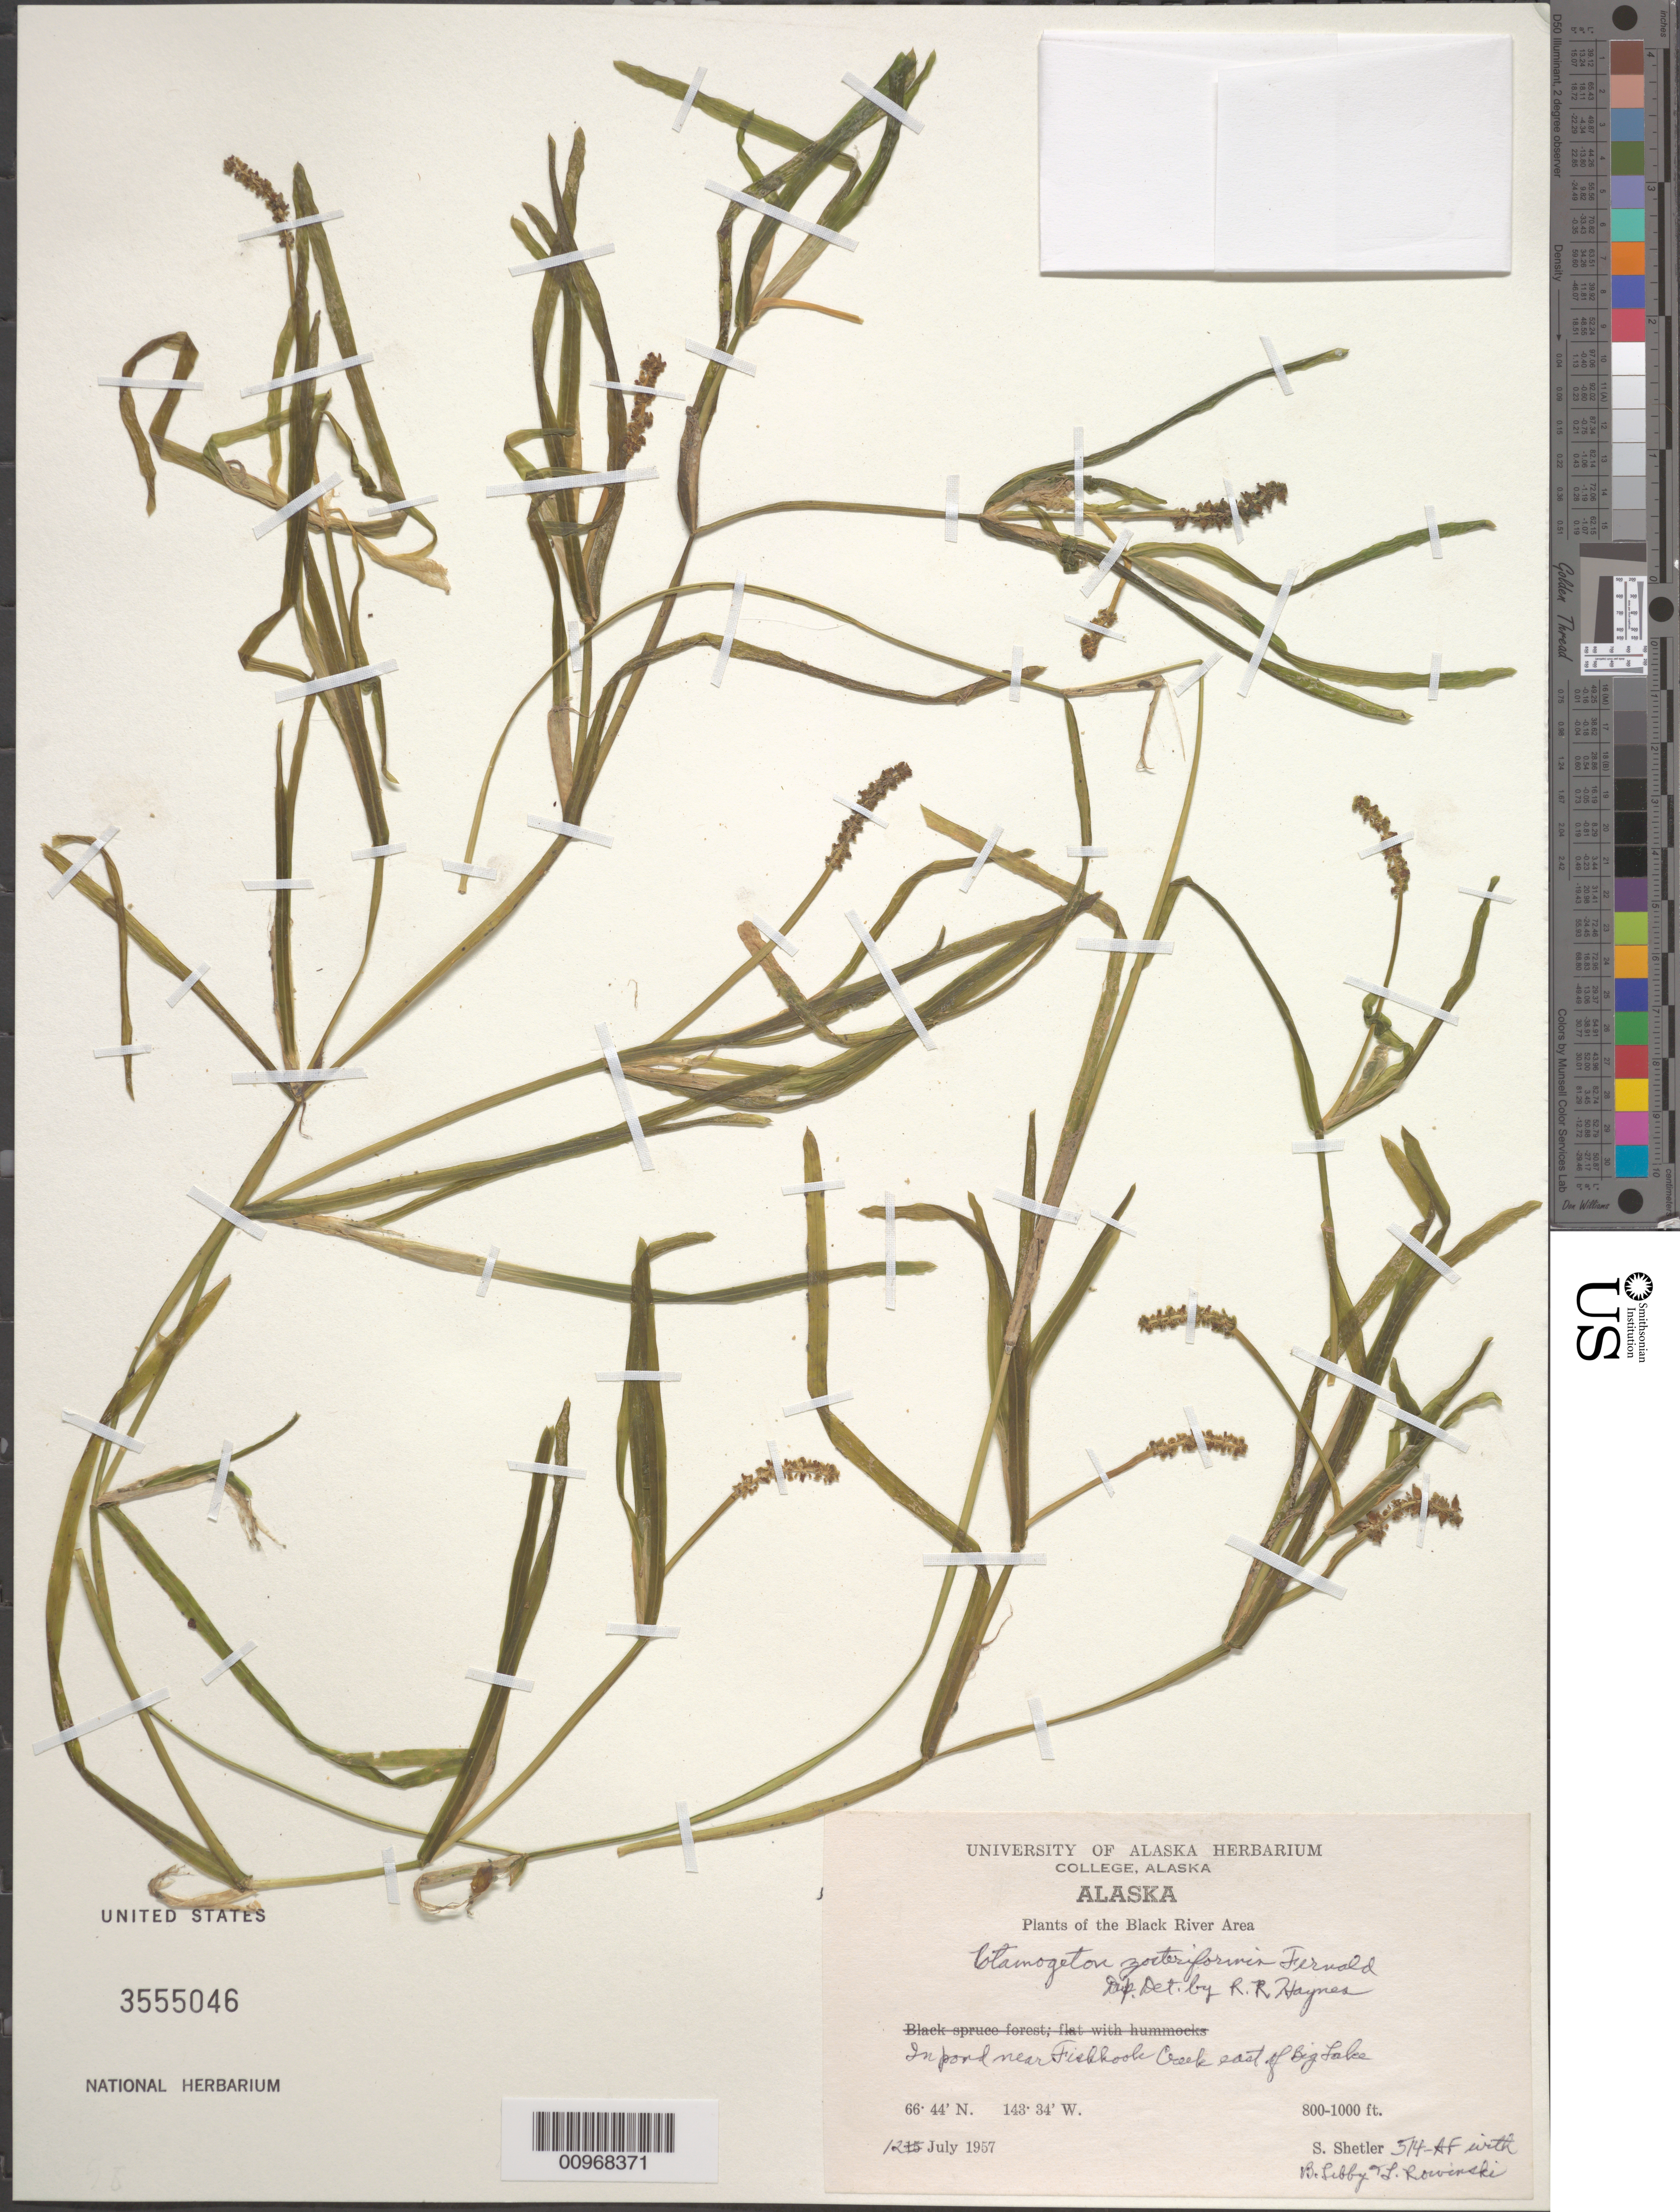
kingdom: Plantae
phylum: Tracheophyta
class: Liliopsida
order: Alismatales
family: Potamogetonaceae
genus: Potamogeton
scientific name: Potamogeton zosterifolius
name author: Schumach.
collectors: S. Shetler, B. Libby & L. Rowinski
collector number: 514-AF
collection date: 1957-07-12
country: United States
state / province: Alaska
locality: The Black River Area. In pond near Fishhook Creek east of Big Lake.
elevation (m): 244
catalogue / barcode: US 3555046